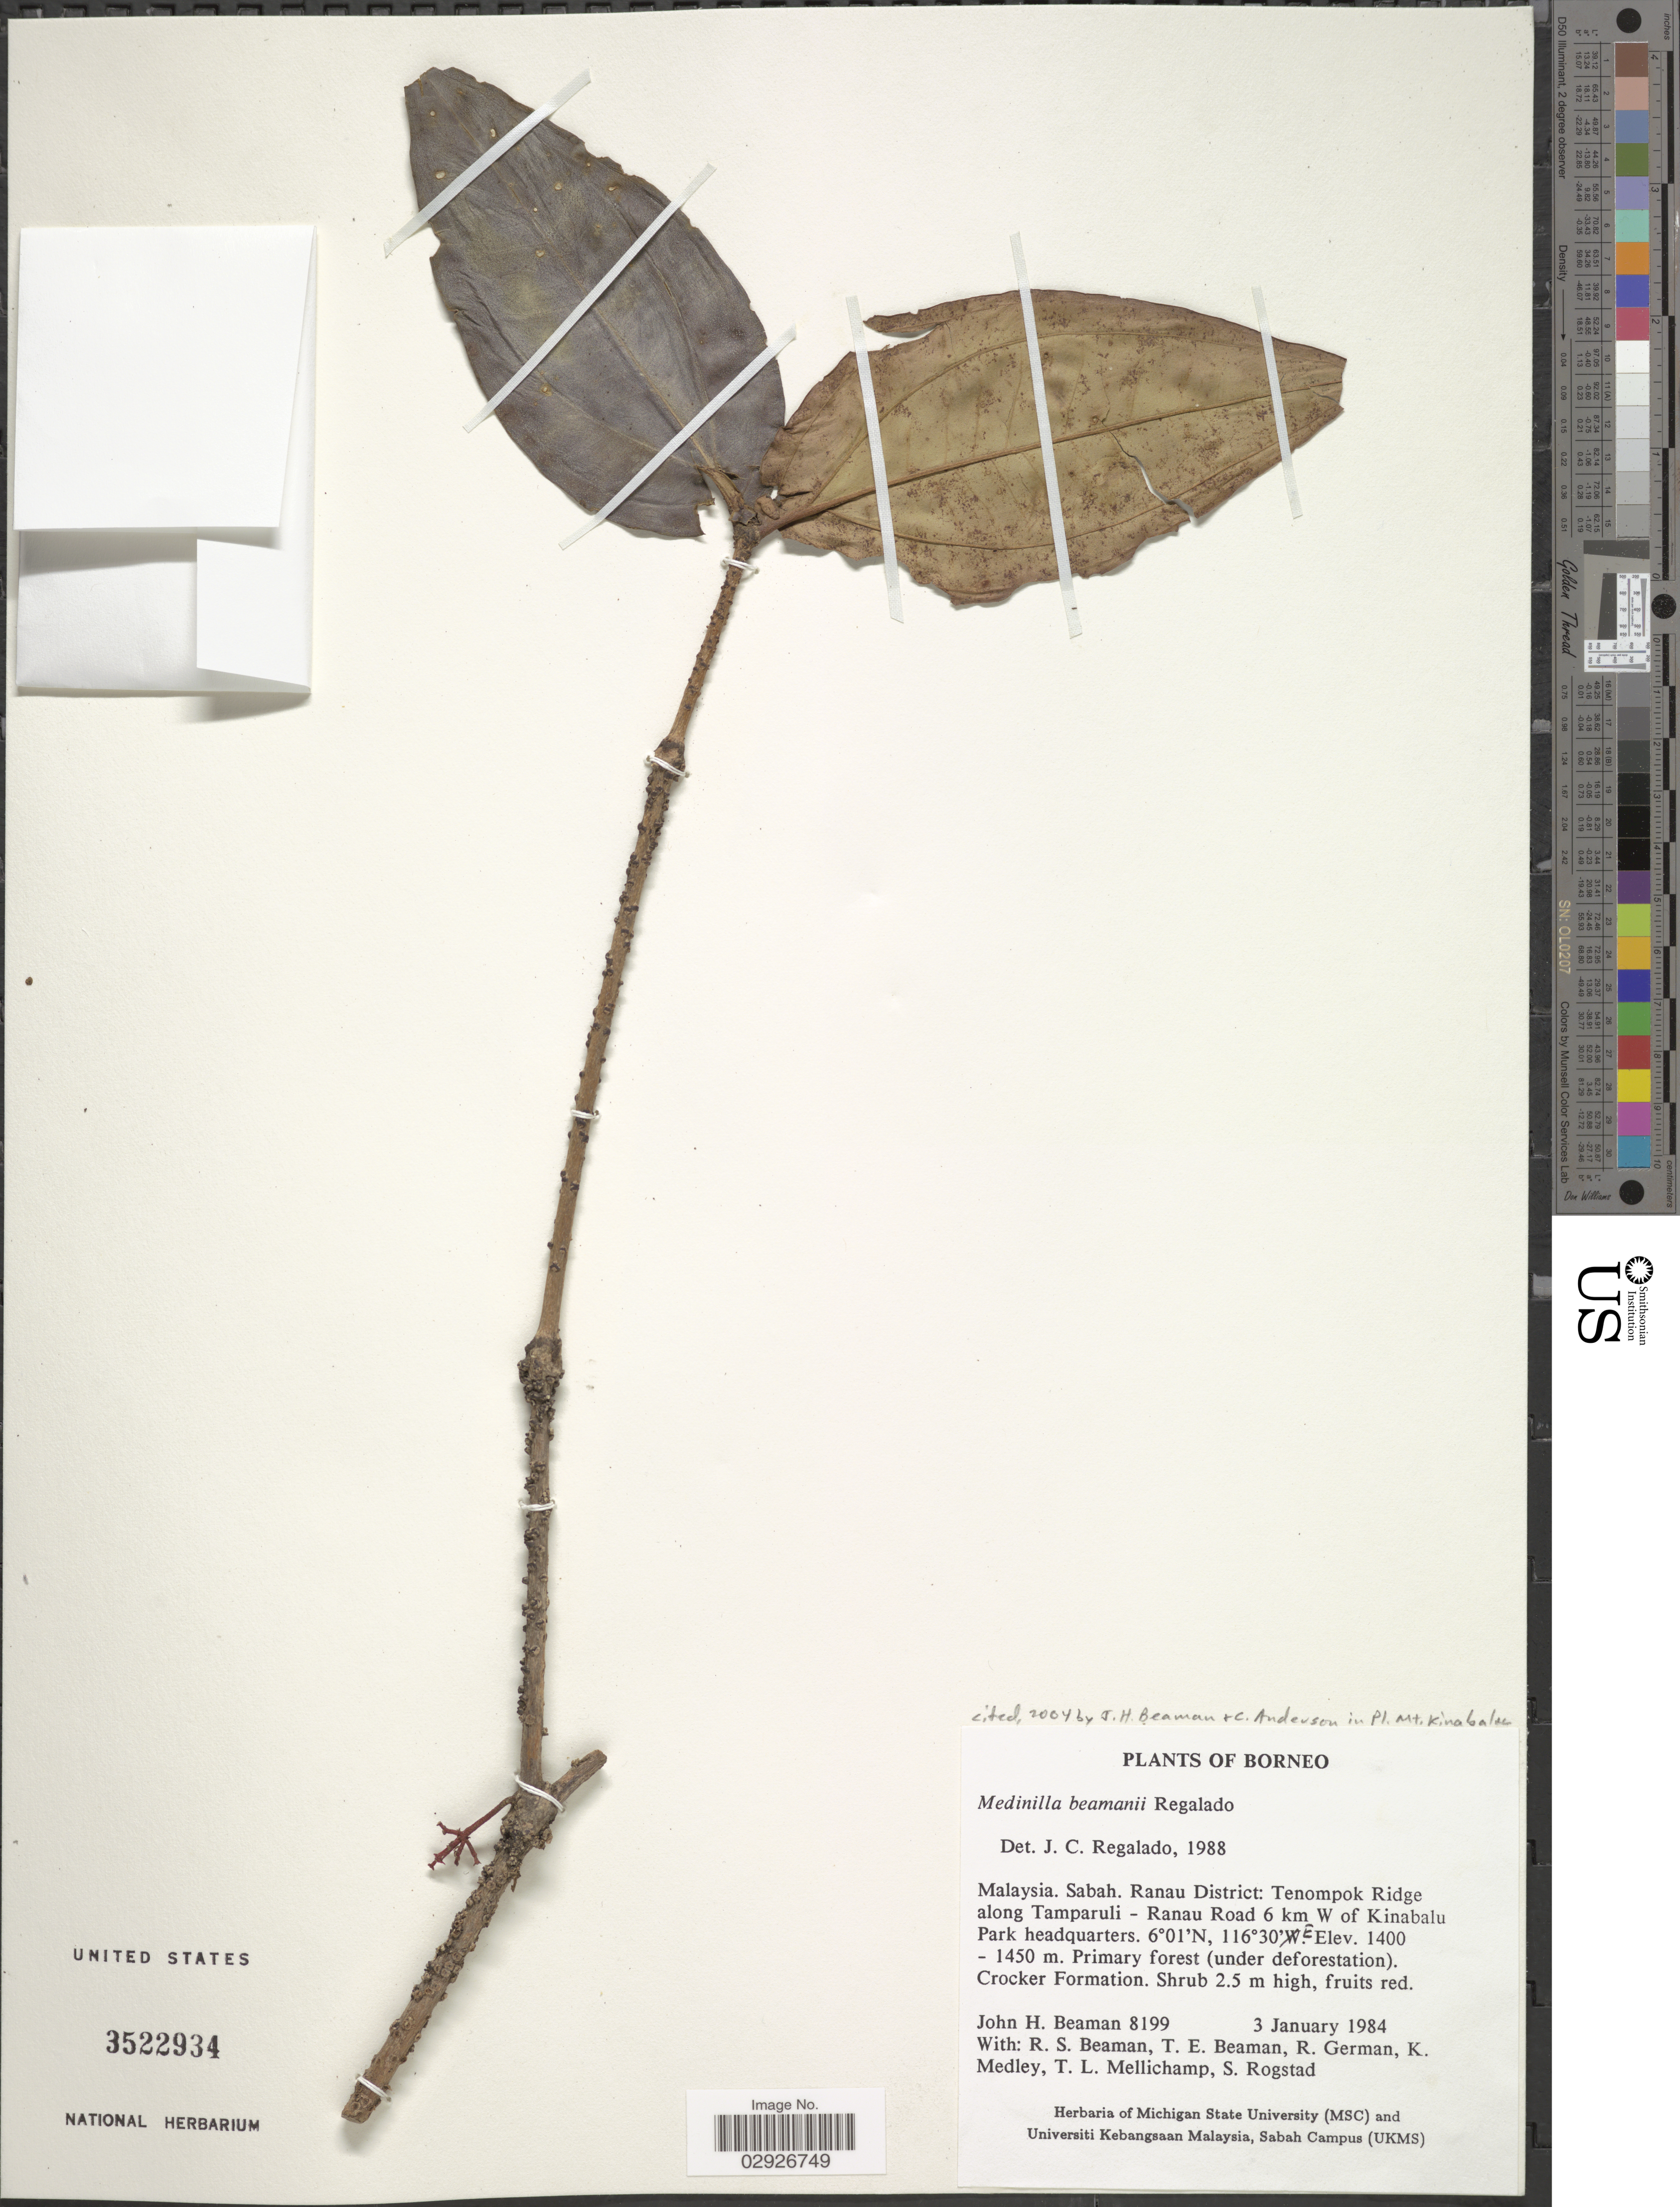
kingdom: Plantae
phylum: Tracheophyta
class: Magnoliopsida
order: Myrtales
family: Melastomataceae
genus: Medinilla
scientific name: Medinilla beamanii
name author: Regalado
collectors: J. H. Beaman, R. S. Beaman, T. E. Beaman, R. German & et al.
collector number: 8199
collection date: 1984-01-03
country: Malaysia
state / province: Sabah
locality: Borneo. Ranau District: Tenompok Ridge along Tamparuli - Ranau Road 6 km W of Kinabalu Park headquarters.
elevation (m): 1400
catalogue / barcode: US 3522934